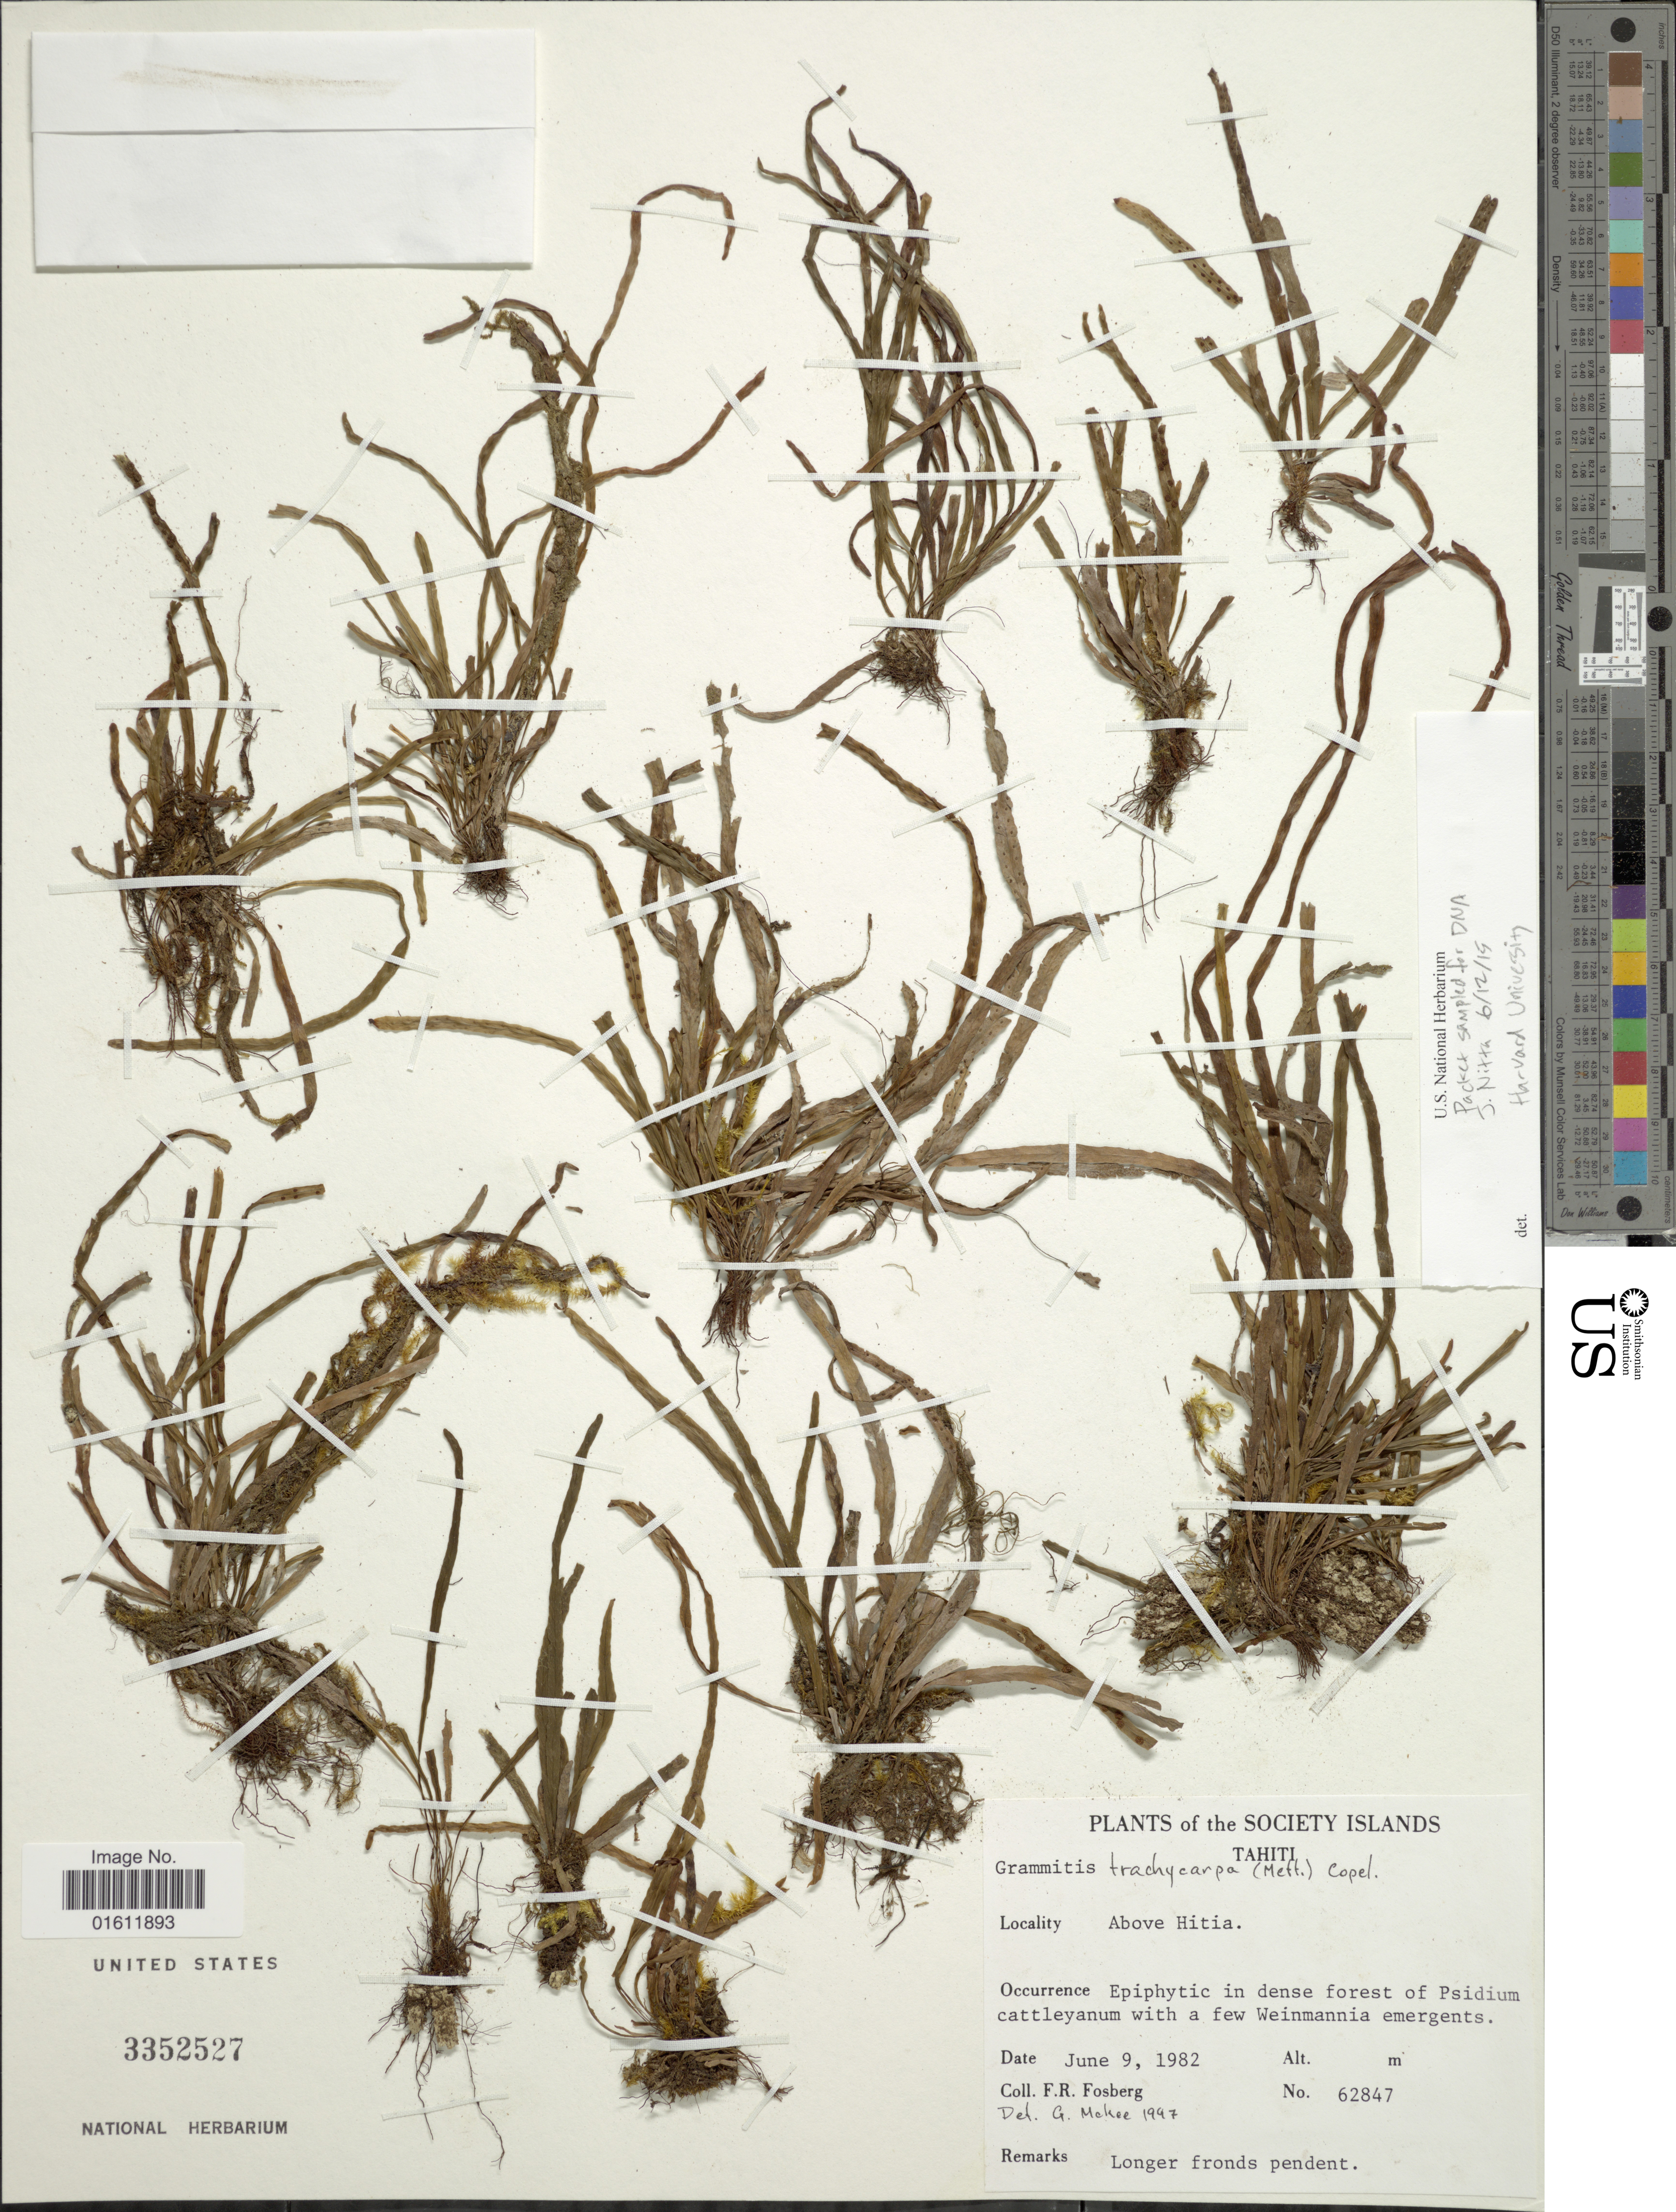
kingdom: Plantae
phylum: Tracheophyta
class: Polypodiopsida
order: Polypodiales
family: Polypodiaceae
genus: Radiogrammitis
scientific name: Radiogrammitis ligulata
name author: (Baker) Parris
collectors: F. R. Fosberg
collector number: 62847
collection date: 1982-06-09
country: French Polynesia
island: Tahiti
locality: Tahiti, Society Islands, Above Hitia.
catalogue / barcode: US 3352527